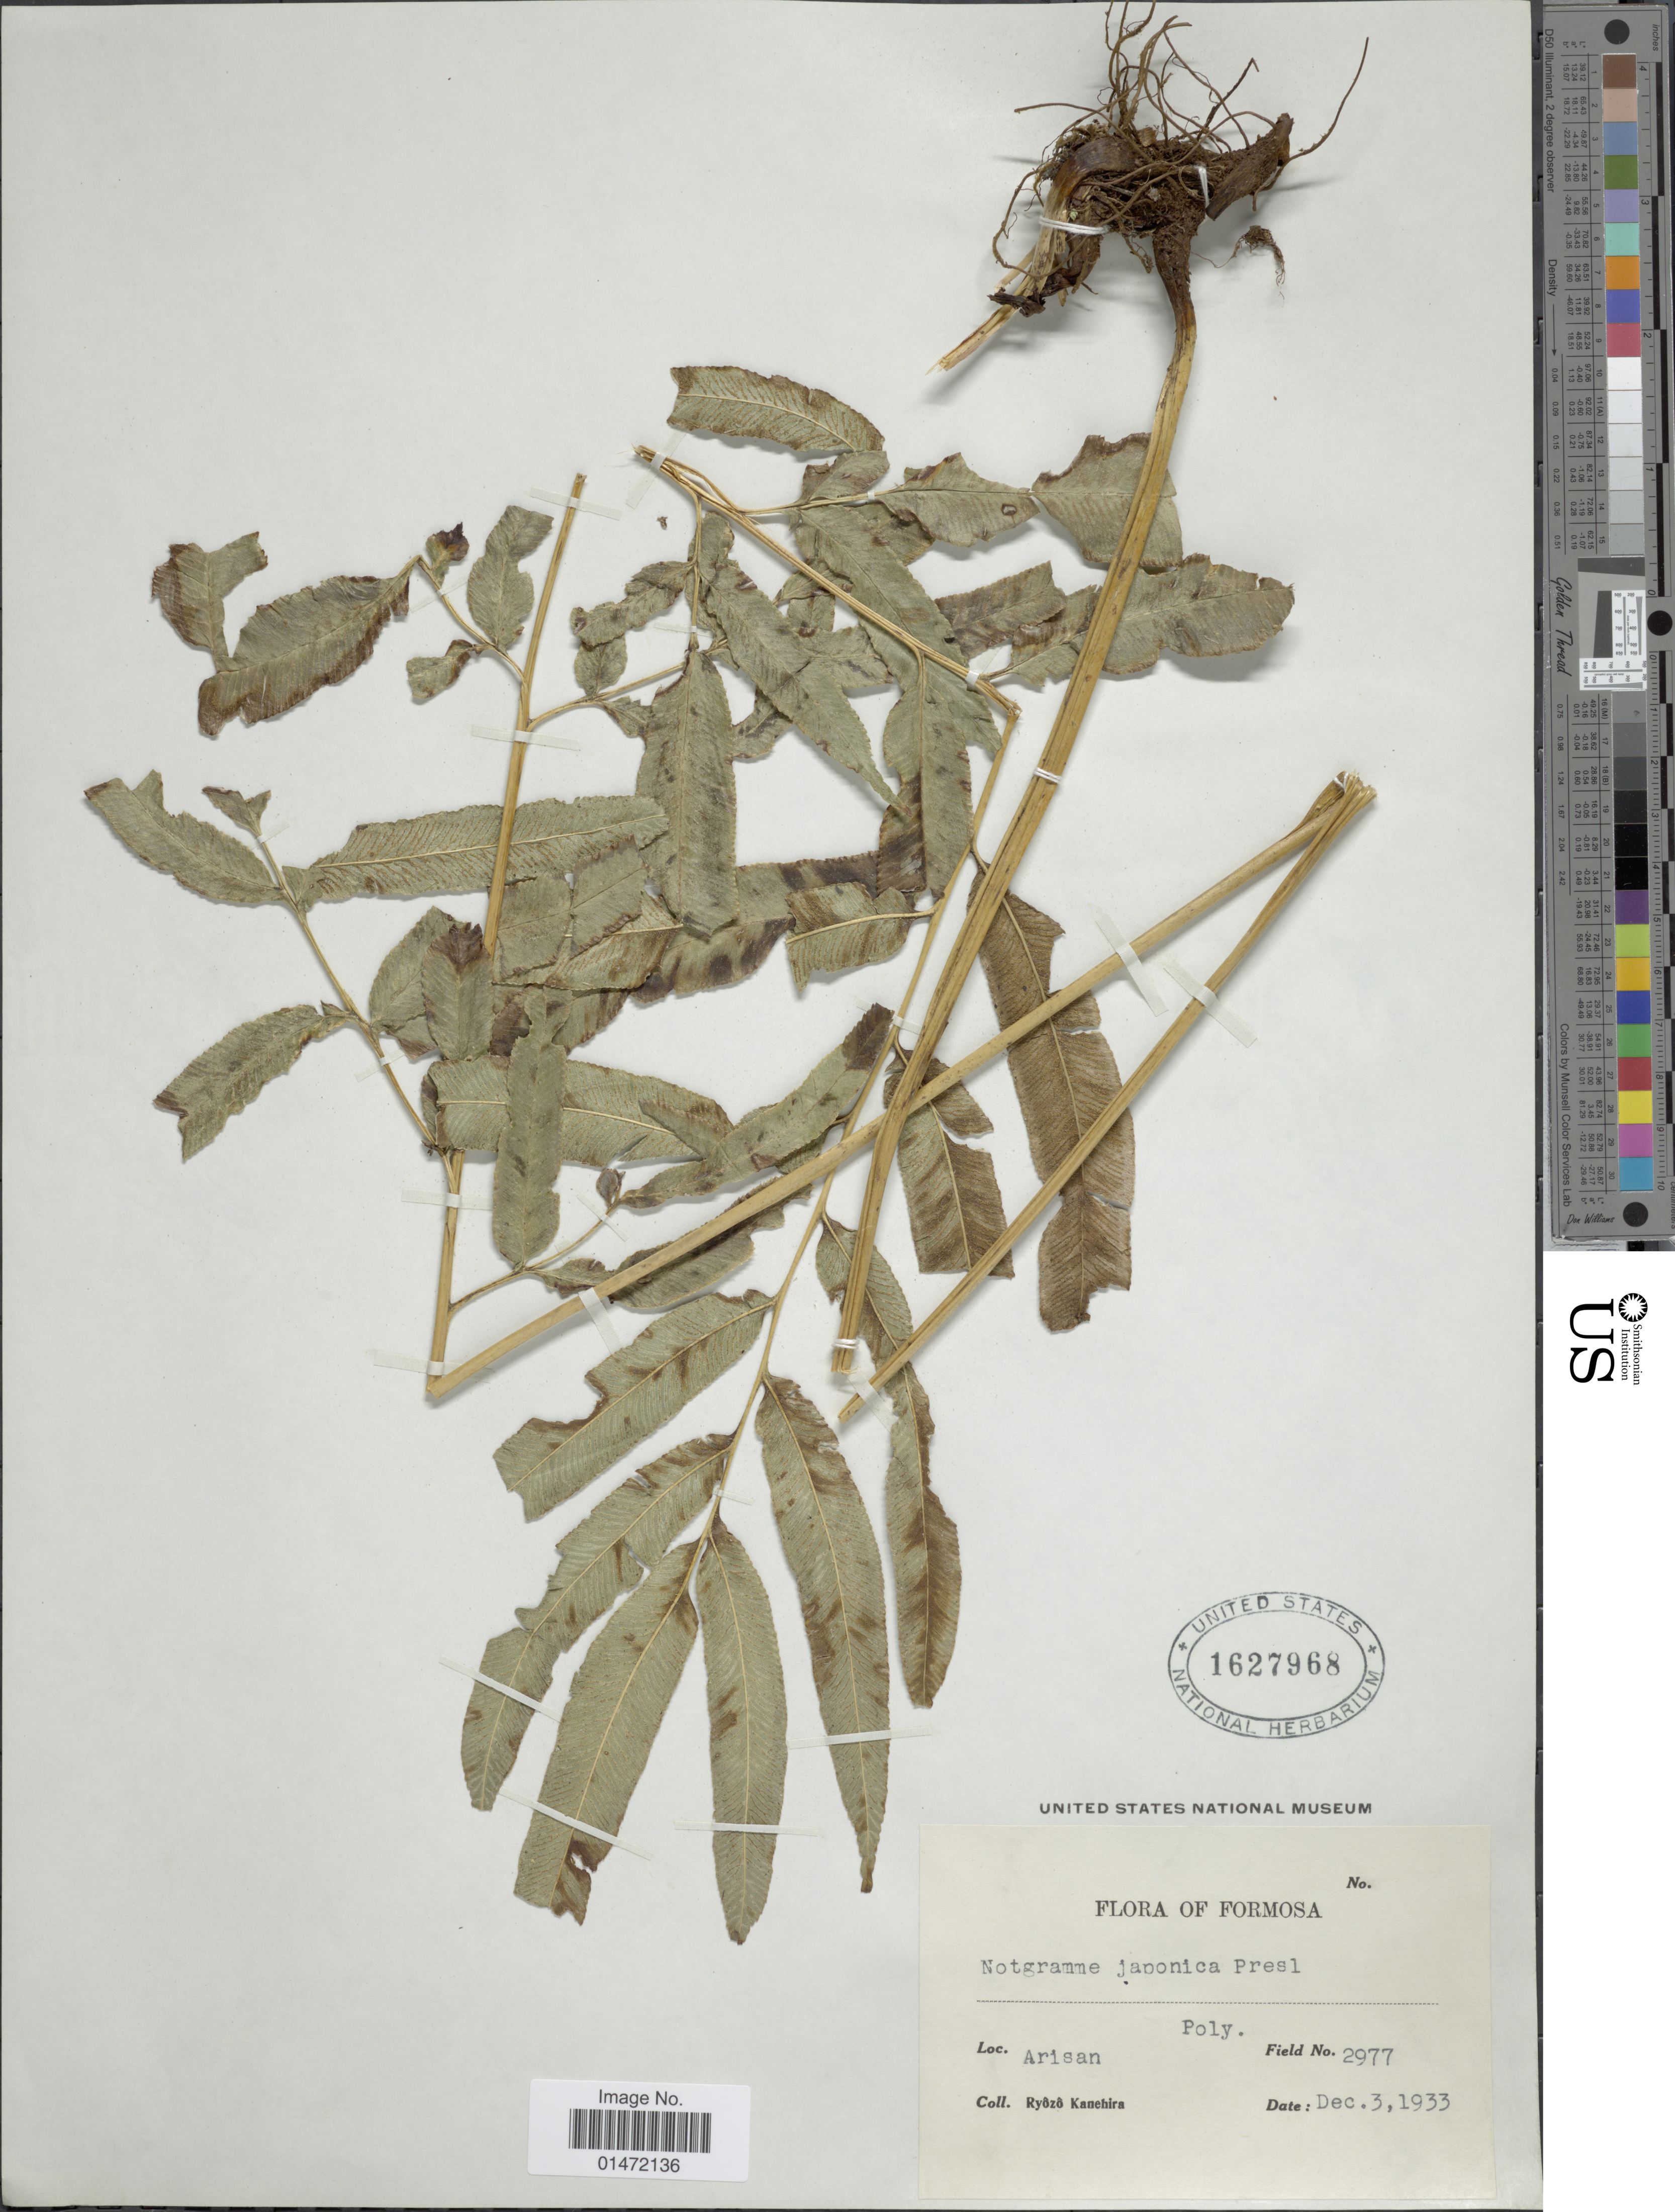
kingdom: Plantae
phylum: Tracheophyta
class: Polypodiopsida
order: Polypodiales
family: Pteridaceae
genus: Coniogramme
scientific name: Coniogramme japonica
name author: (Thunb. ex Murray) Diels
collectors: R. Kanehira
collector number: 2977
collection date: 1933-12-03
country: Taiwan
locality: Arisan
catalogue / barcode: US 1627968